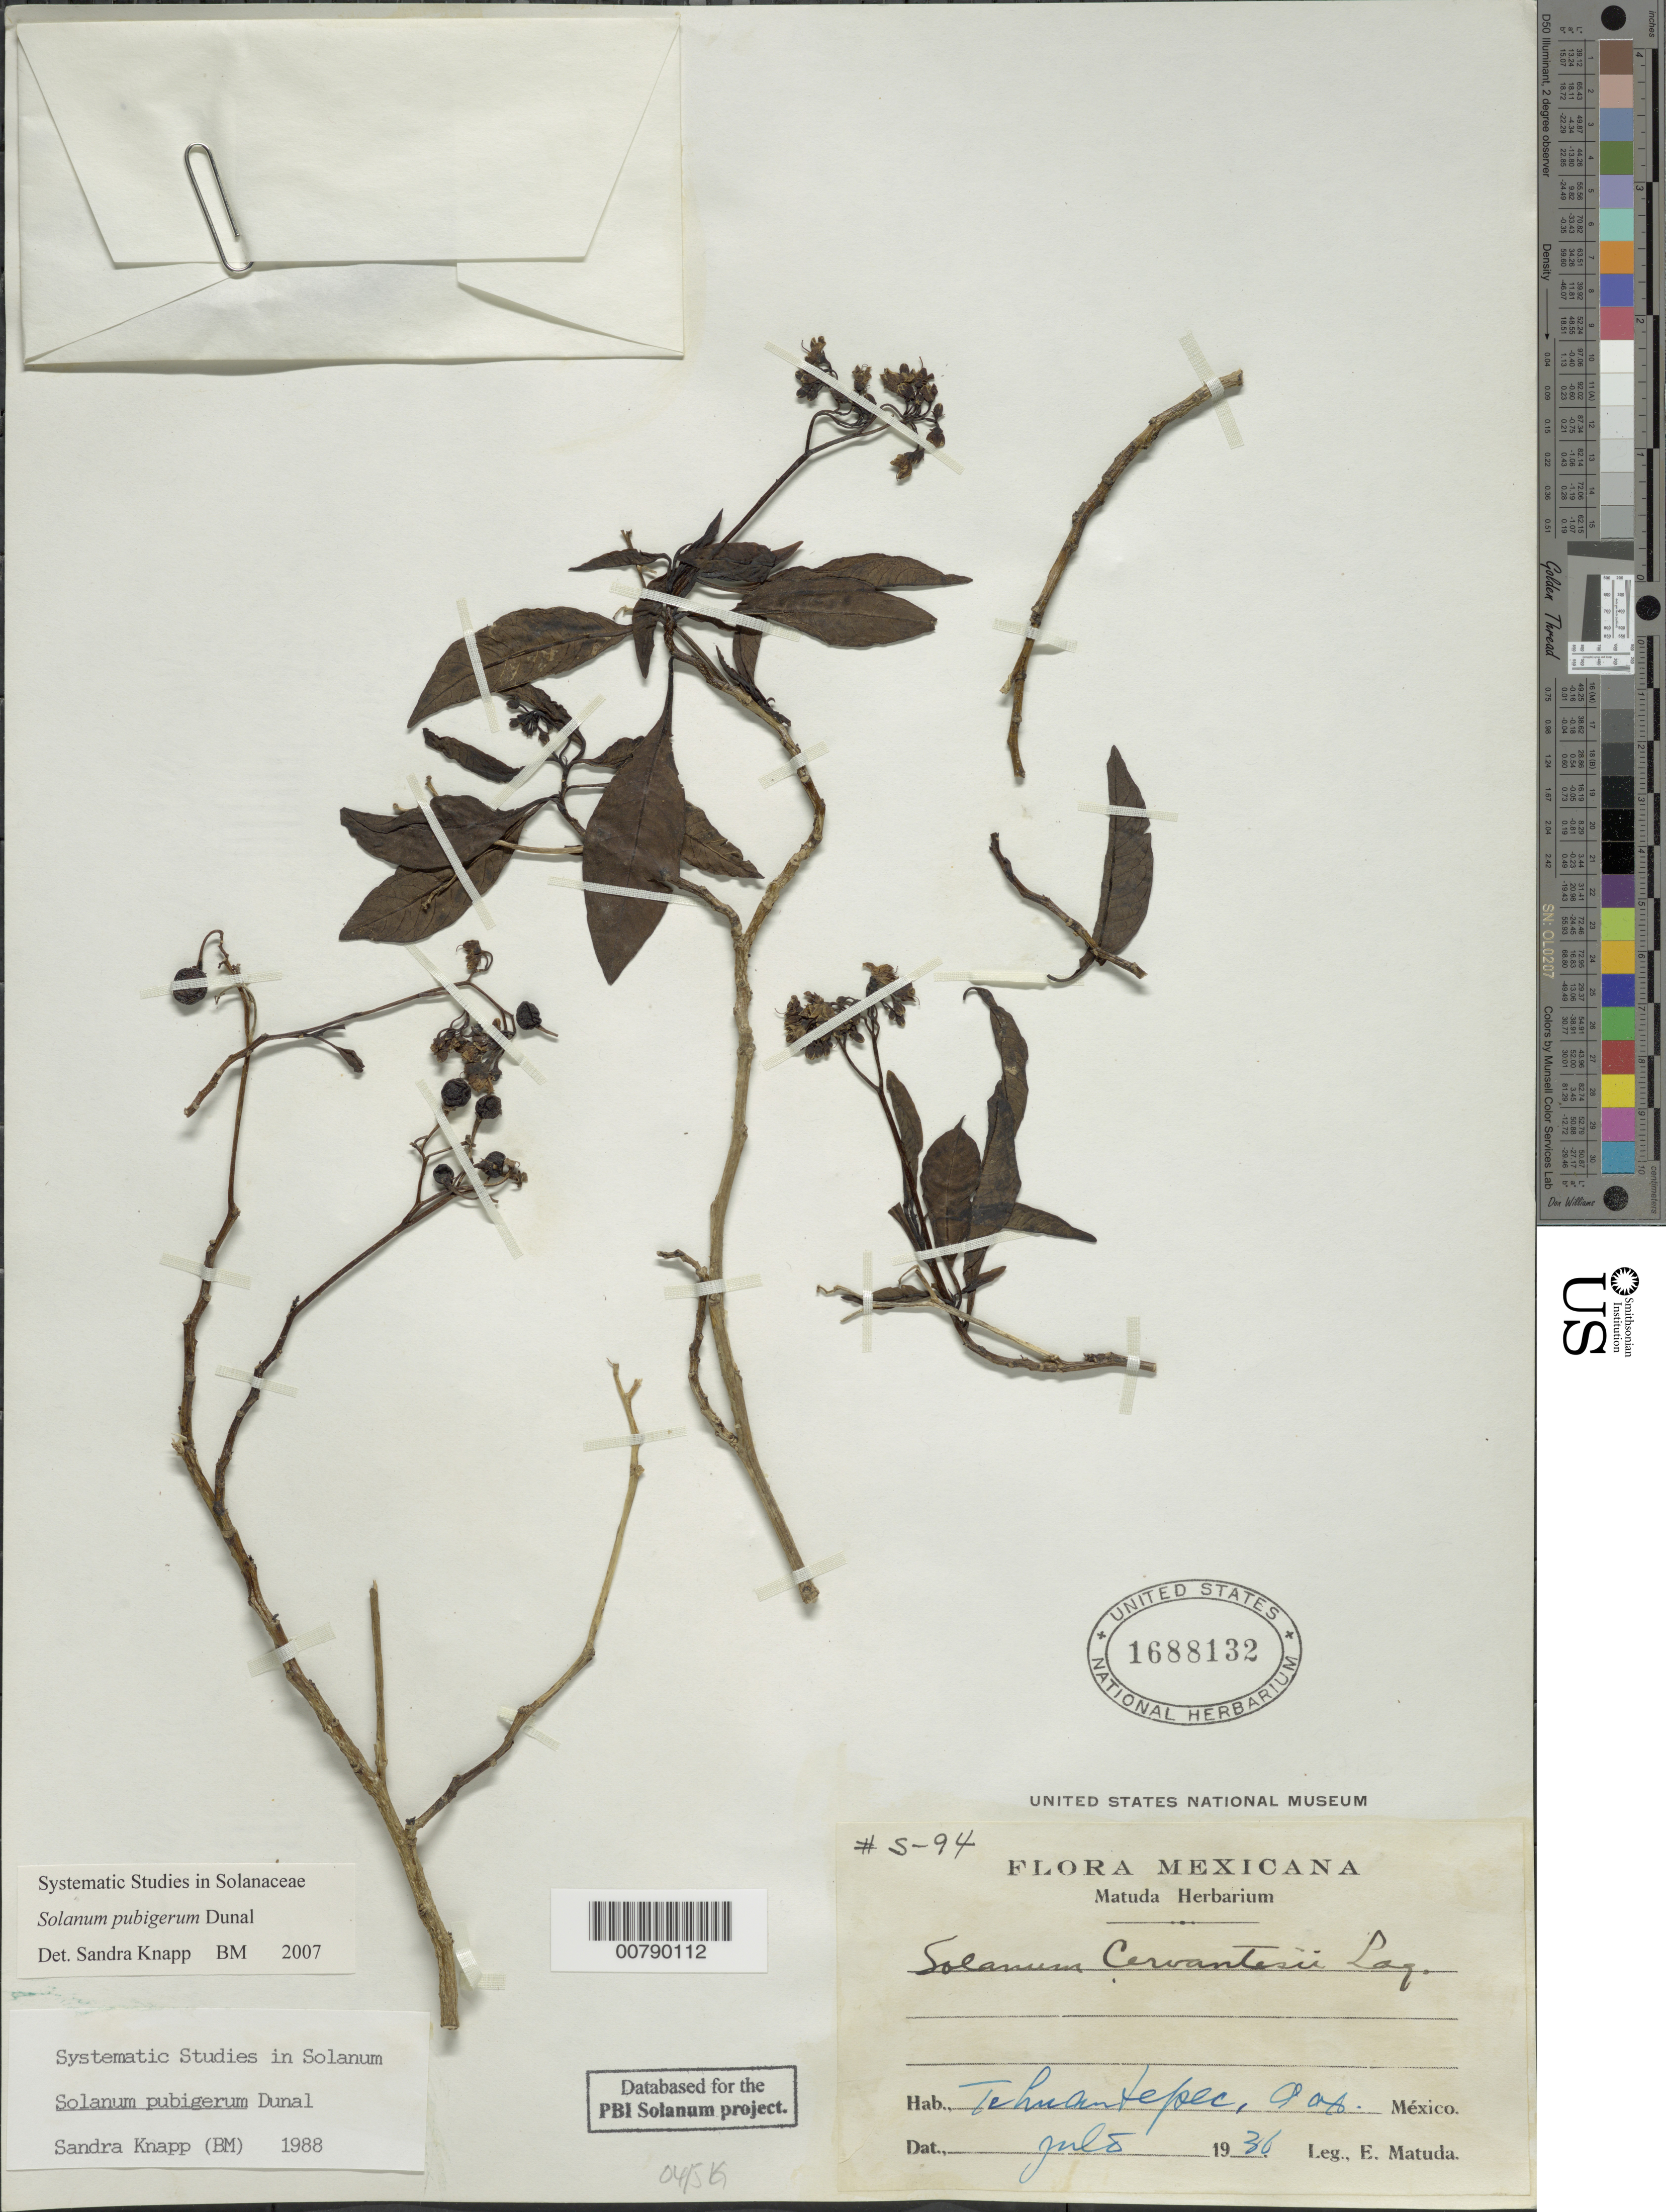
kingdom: Plantae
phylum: Tracheophyta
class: Magnoliopsida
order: Solanales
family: Solanaceae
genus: Solanum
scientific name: Solanum pubigerum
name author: Dunal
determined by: Knapp, S. D.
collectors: E. Matuda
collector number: S 94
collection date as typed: Jul 1936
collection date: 1936-07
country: Mexico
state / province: Oaxaca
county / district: Tehuantepec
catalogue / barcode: US 1688132